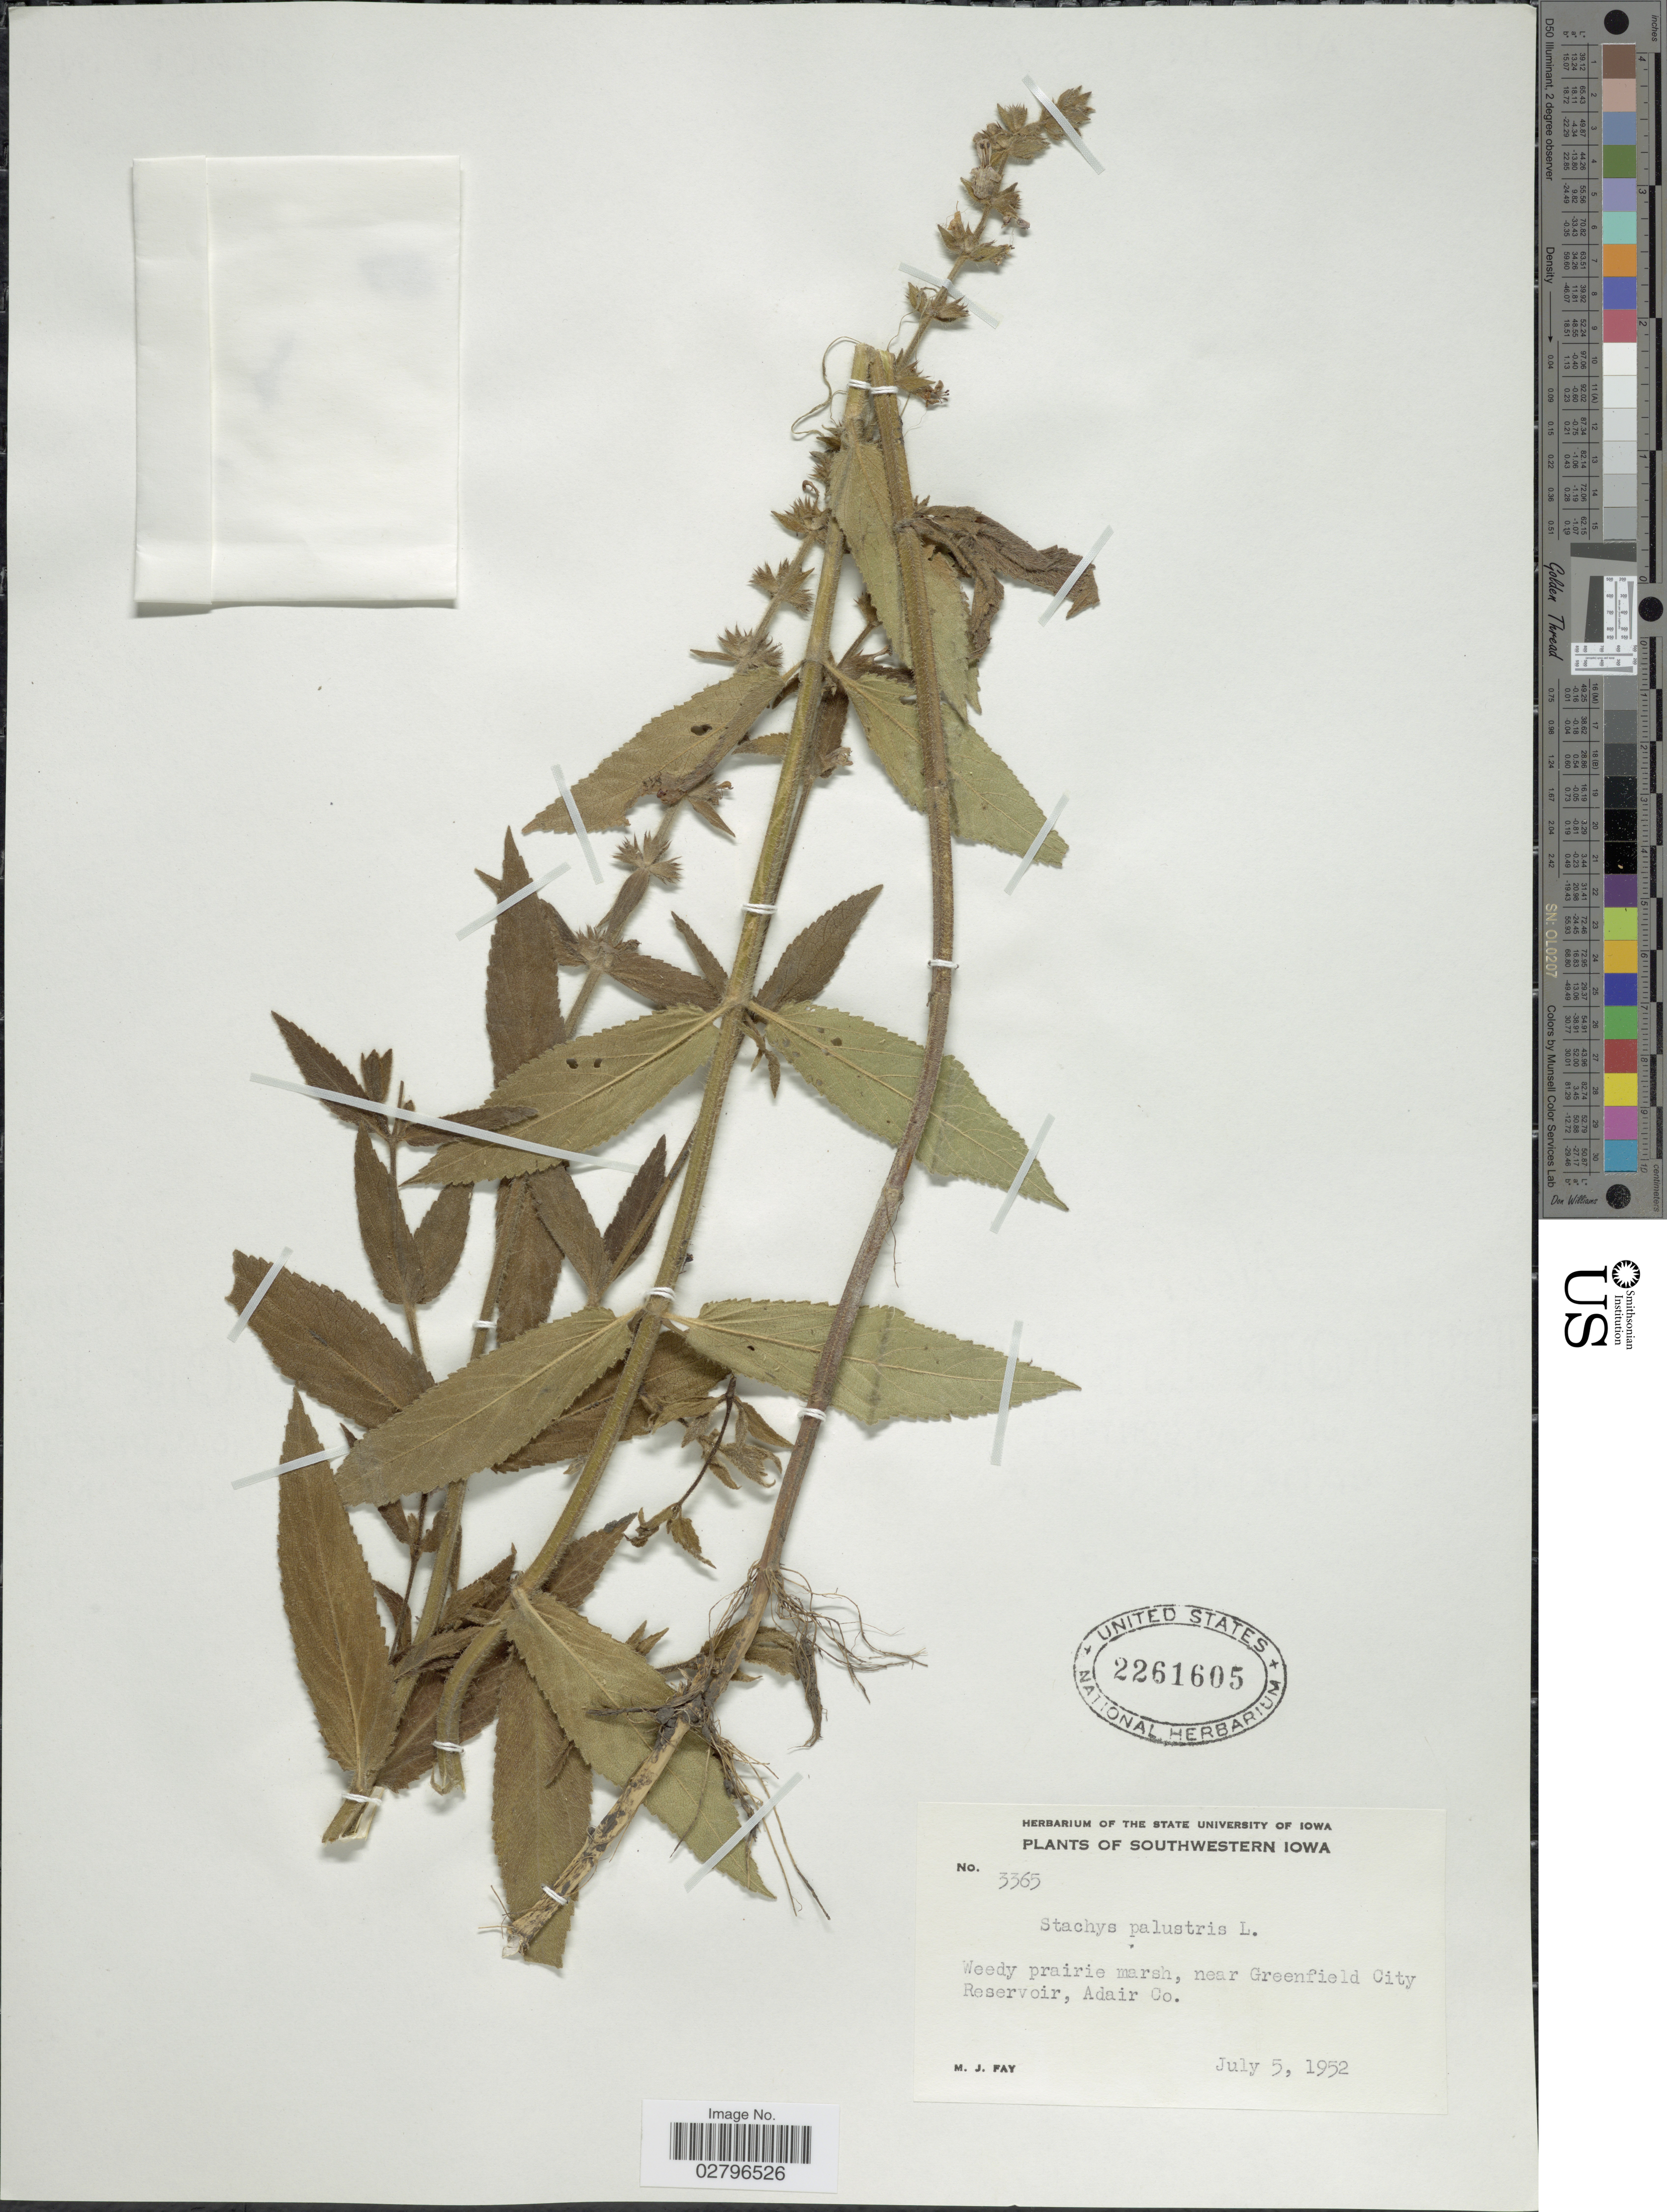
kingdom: Plantae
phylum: Tracheophyta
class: Magnoliopsida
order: Lamiales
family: Lamiaceae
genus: Stachys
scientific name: Stachys palustris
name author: L.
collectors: M. Fay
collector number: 3365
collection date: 1952-07-05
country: United States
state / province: Iowa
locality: Southwestern Iowa, near Greenfield City Reservoir, Adair Co.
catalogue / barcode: US 2261605